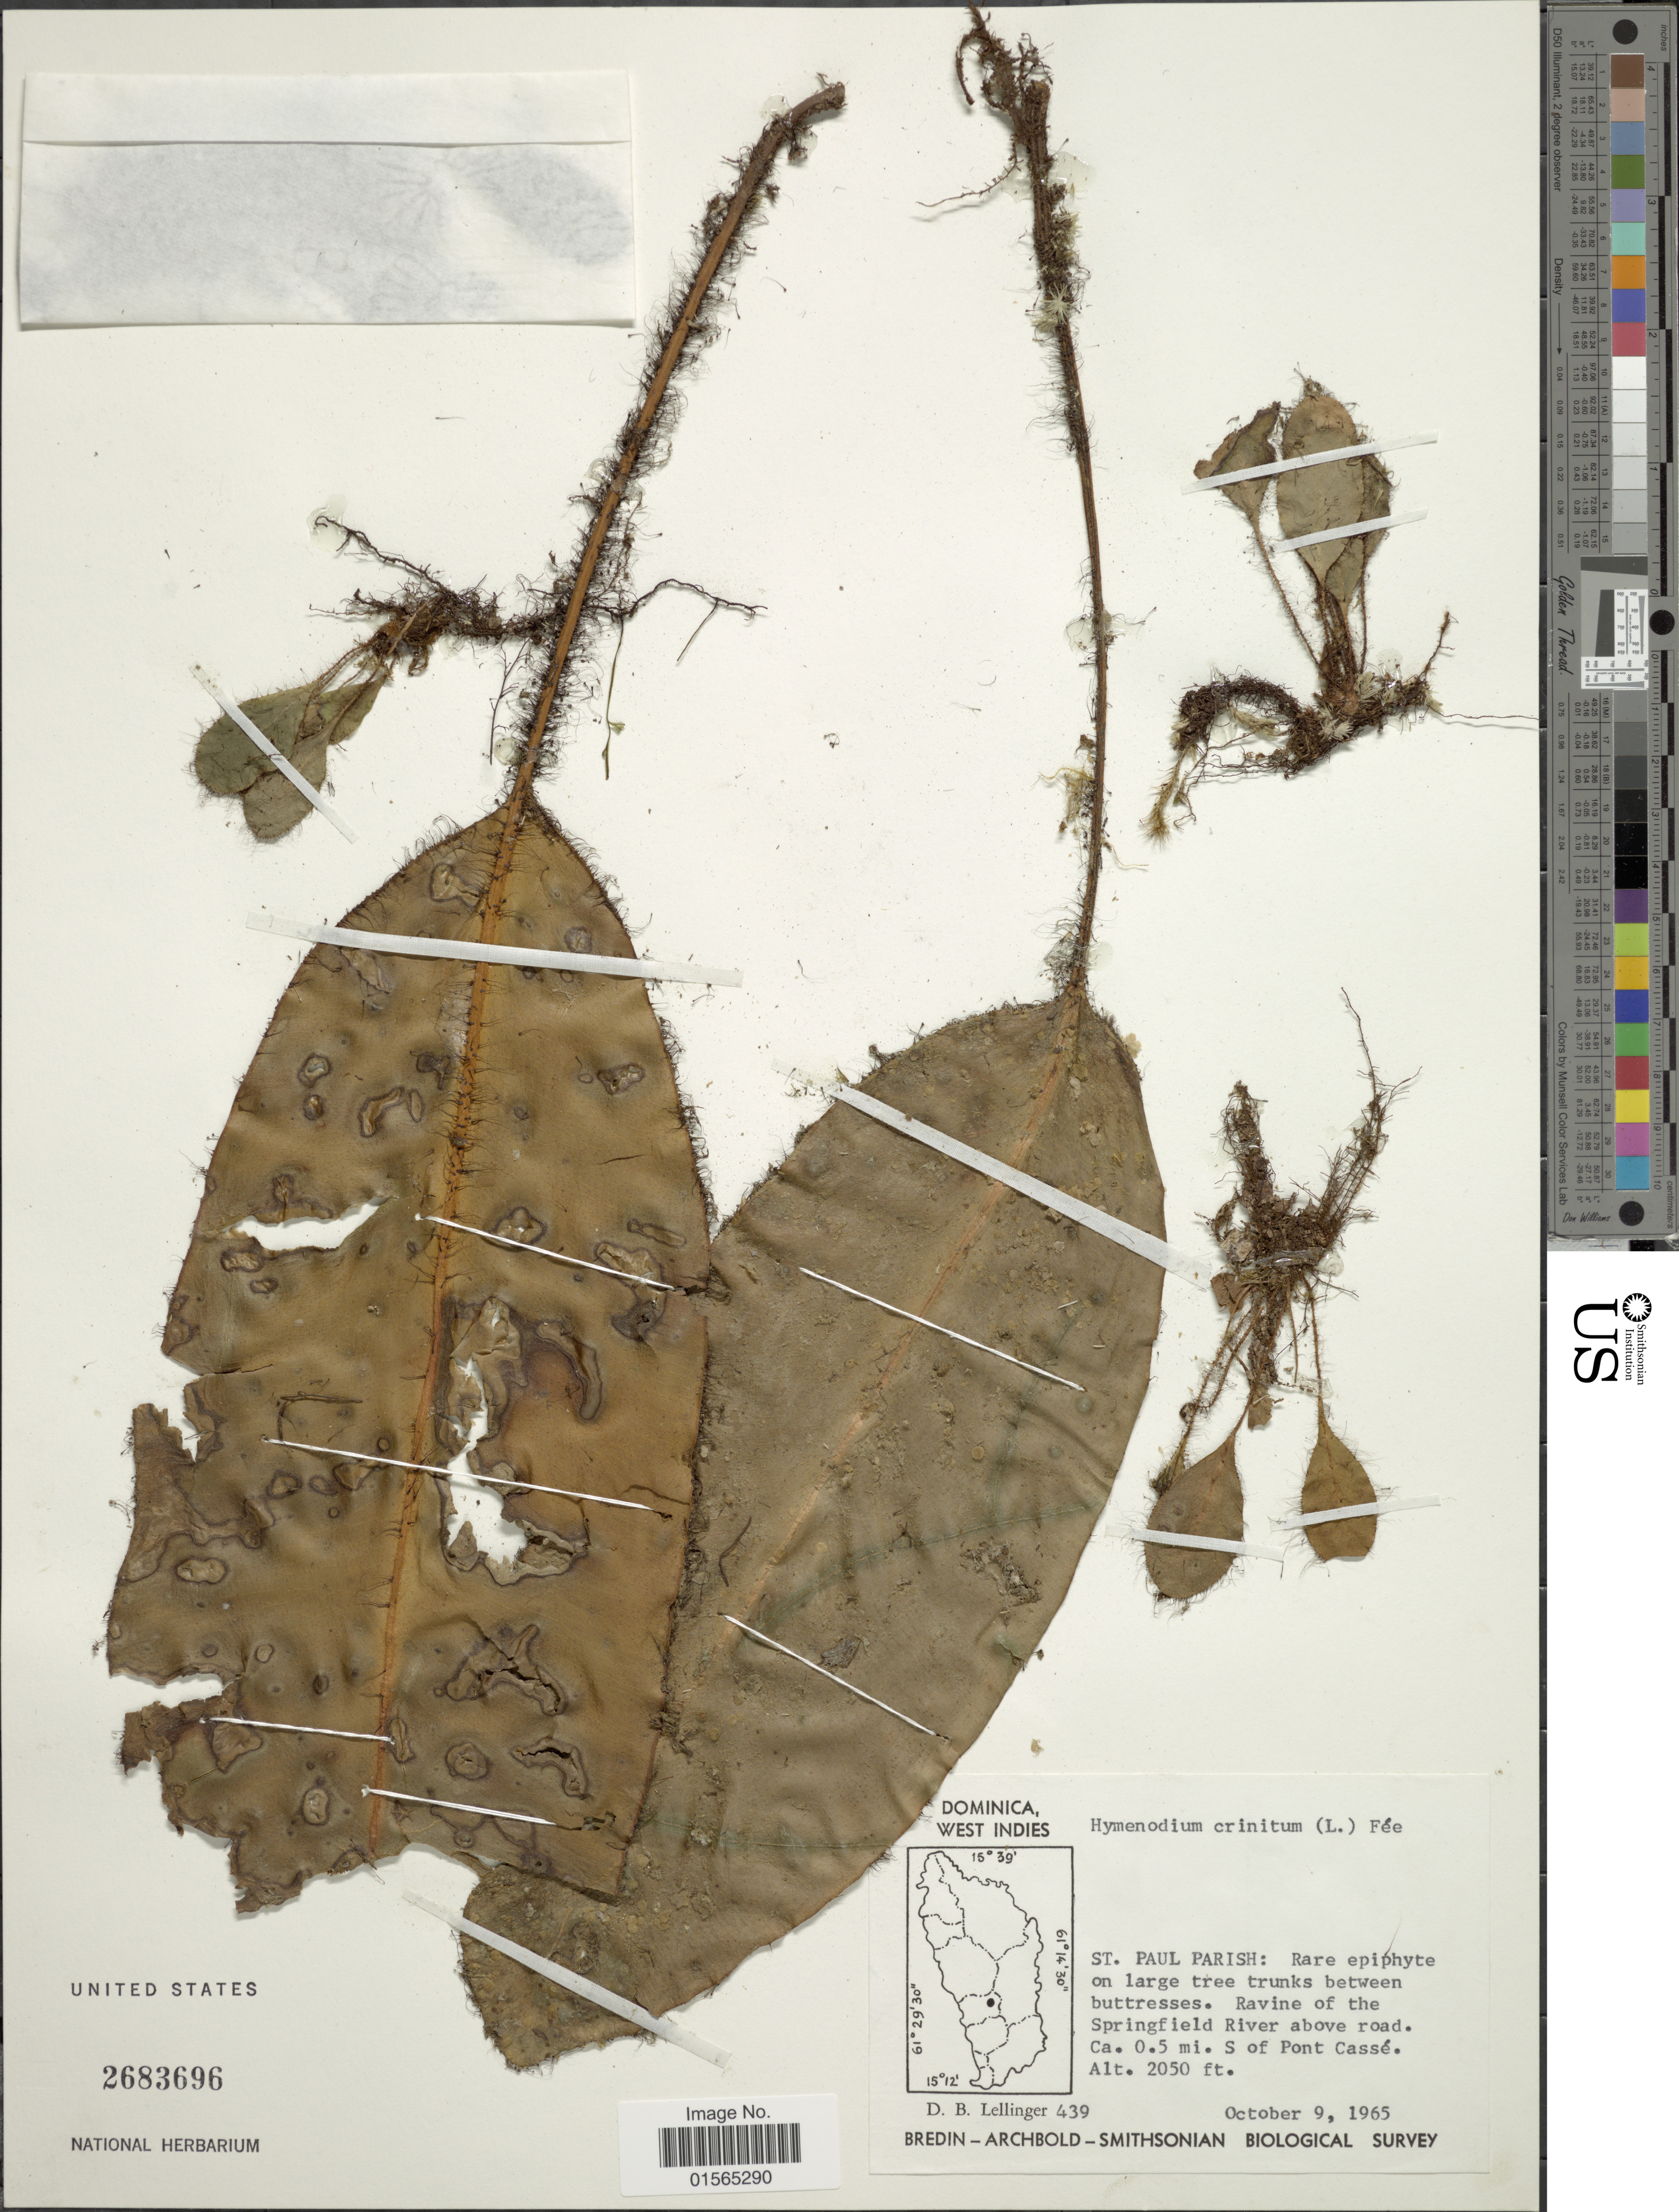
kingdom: Plantae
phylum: Tracheophyta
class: Polypodiopsida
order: Polypodiales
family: Dryopteridaceae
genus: Elaphoglossum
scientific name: Elaphoglossum crinitum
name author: (L.) Christ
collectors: D. B. Lellinger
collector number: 439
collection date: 1965-10-09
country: Dominica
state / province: St. Paul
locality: Rare epiphyte on large tree trunks between buttresses. Ravine of the Springfield River above road. Ca. 0.5 mi S of Pont Casse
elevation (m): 625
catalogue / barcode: US 2683696